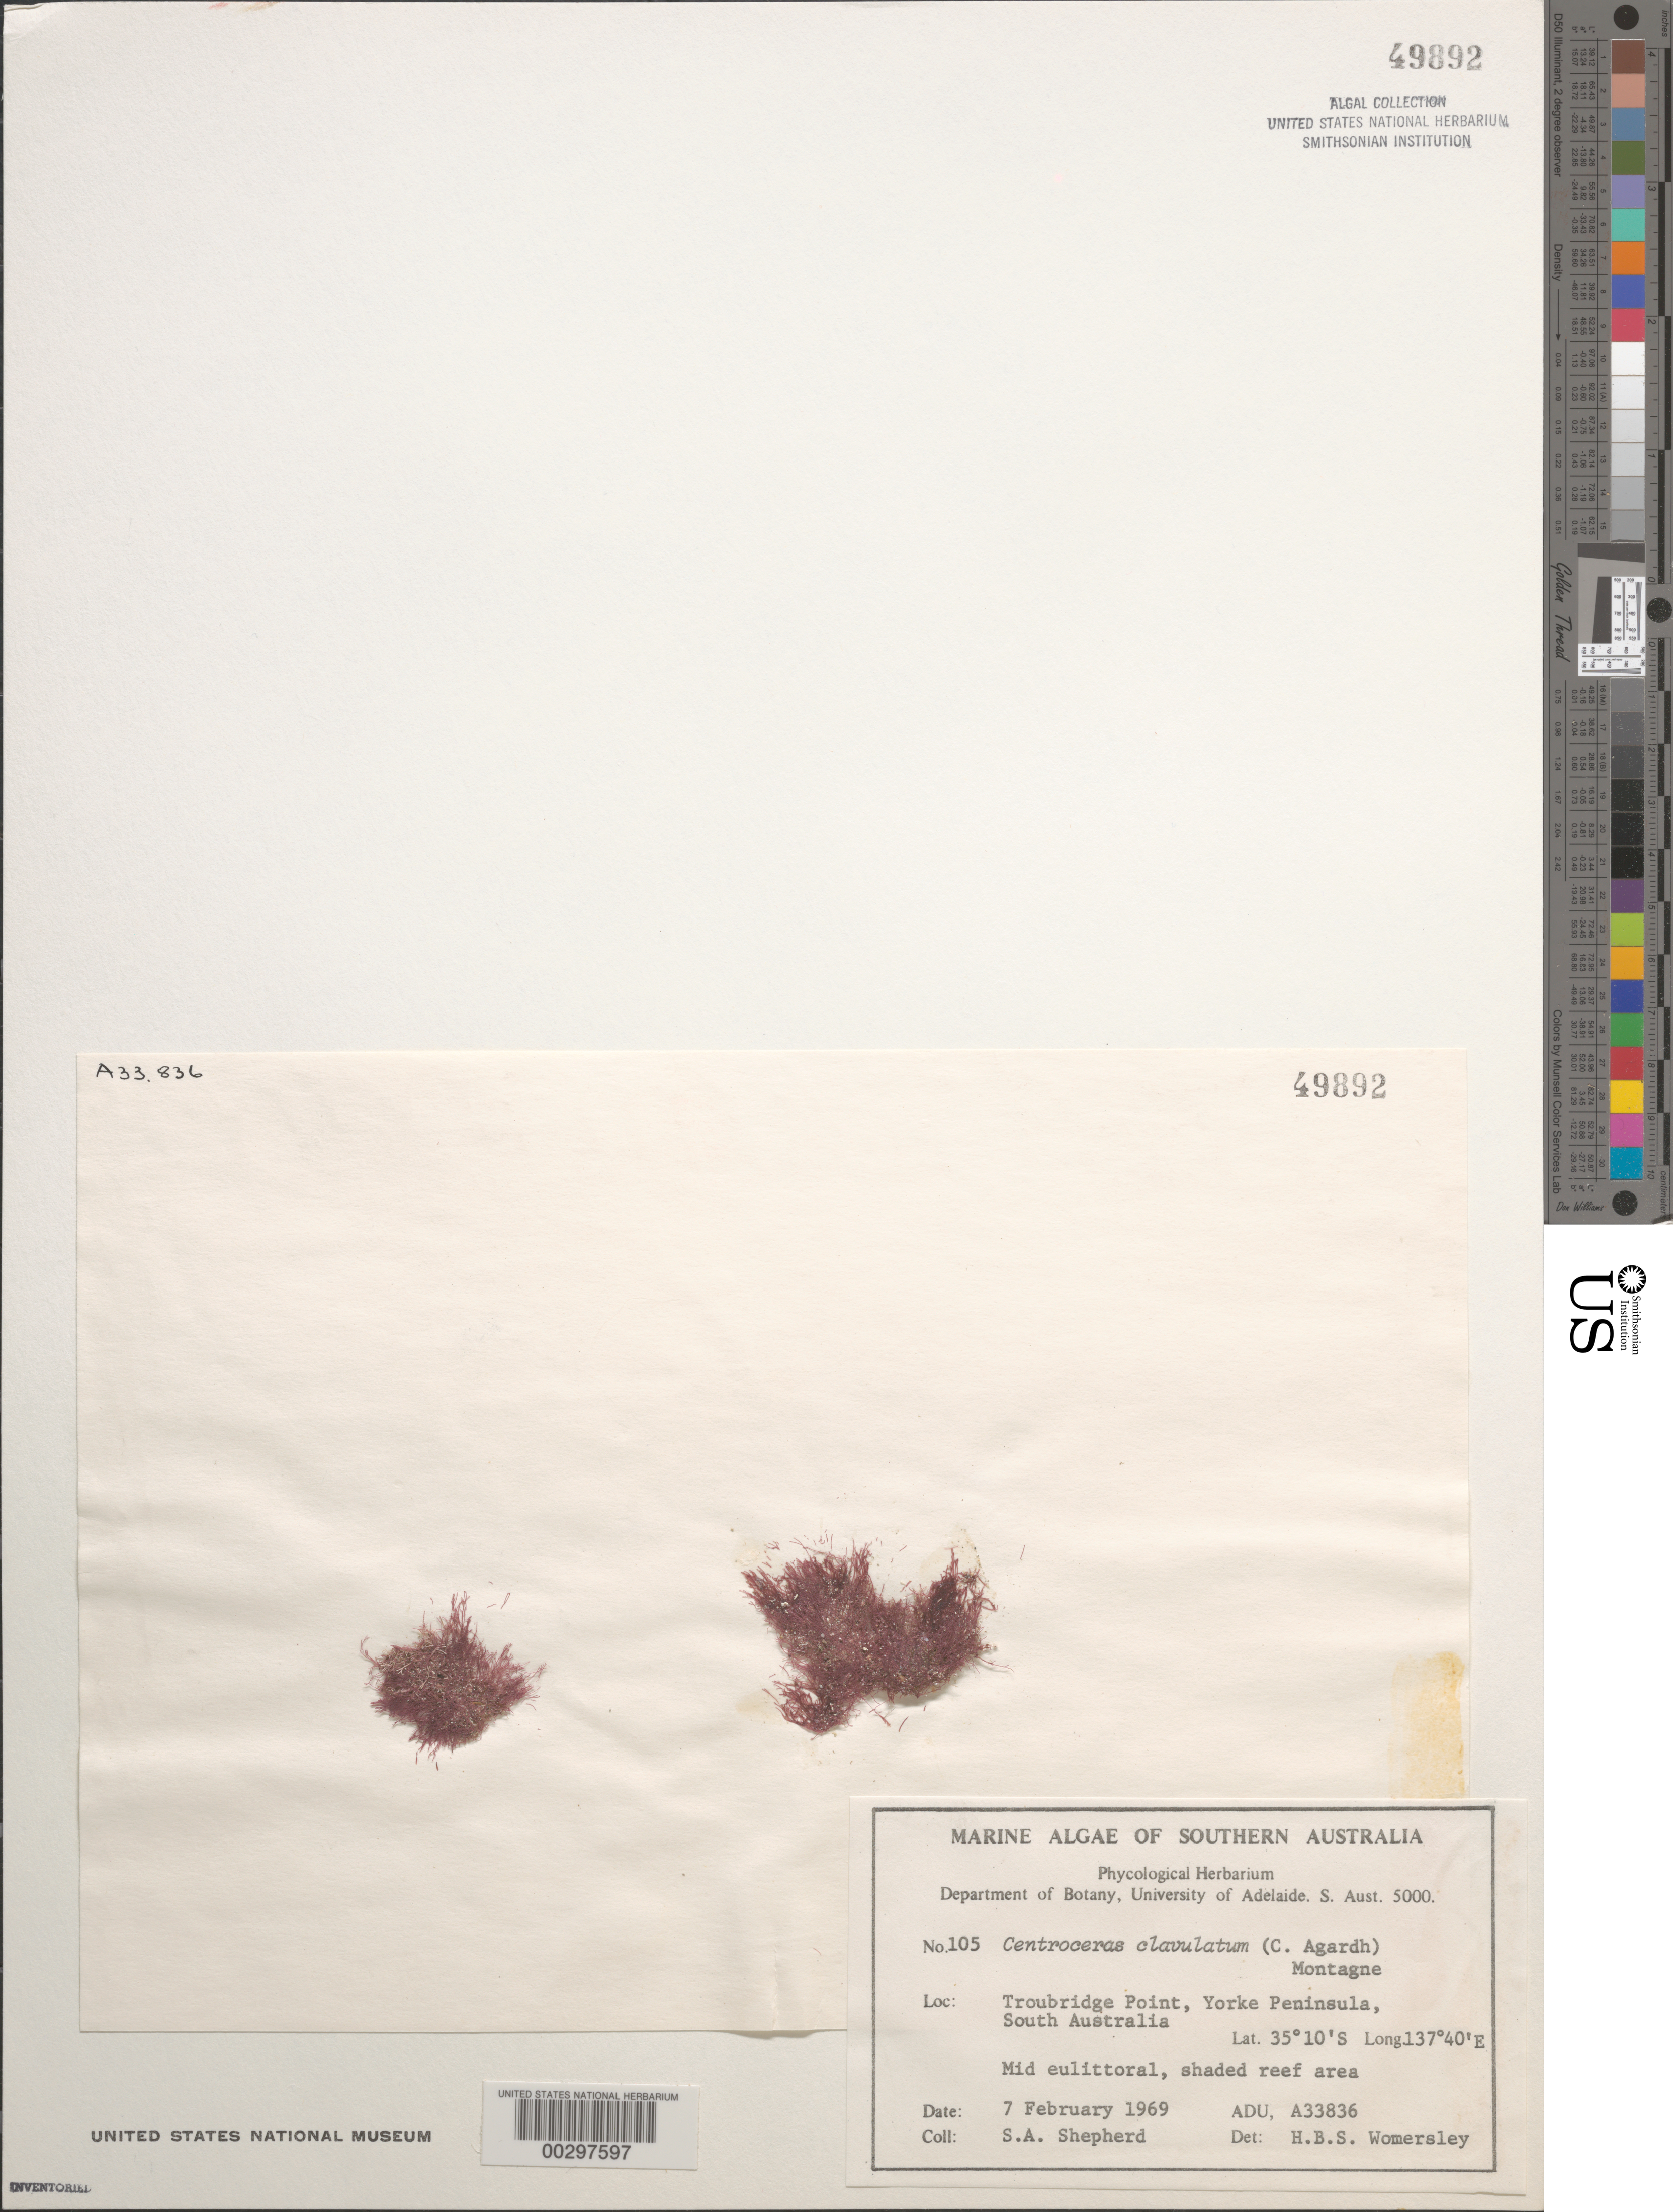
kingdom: Plantae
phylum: Rhodophyta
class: Florideophyceae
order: Ceramiales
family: Ceramiaceae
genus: Centroceras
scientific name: Centroceras clavulatum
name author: (C. Agardh) Mont.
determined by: Womersley, H. B. S.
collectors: S. Shepherd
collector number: ADU A33836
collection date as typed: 07 Feb 1969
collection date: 1969-02-07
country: Australia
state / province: South Australia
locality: Troubridge point, yorke peninsula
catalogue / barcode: US 49892